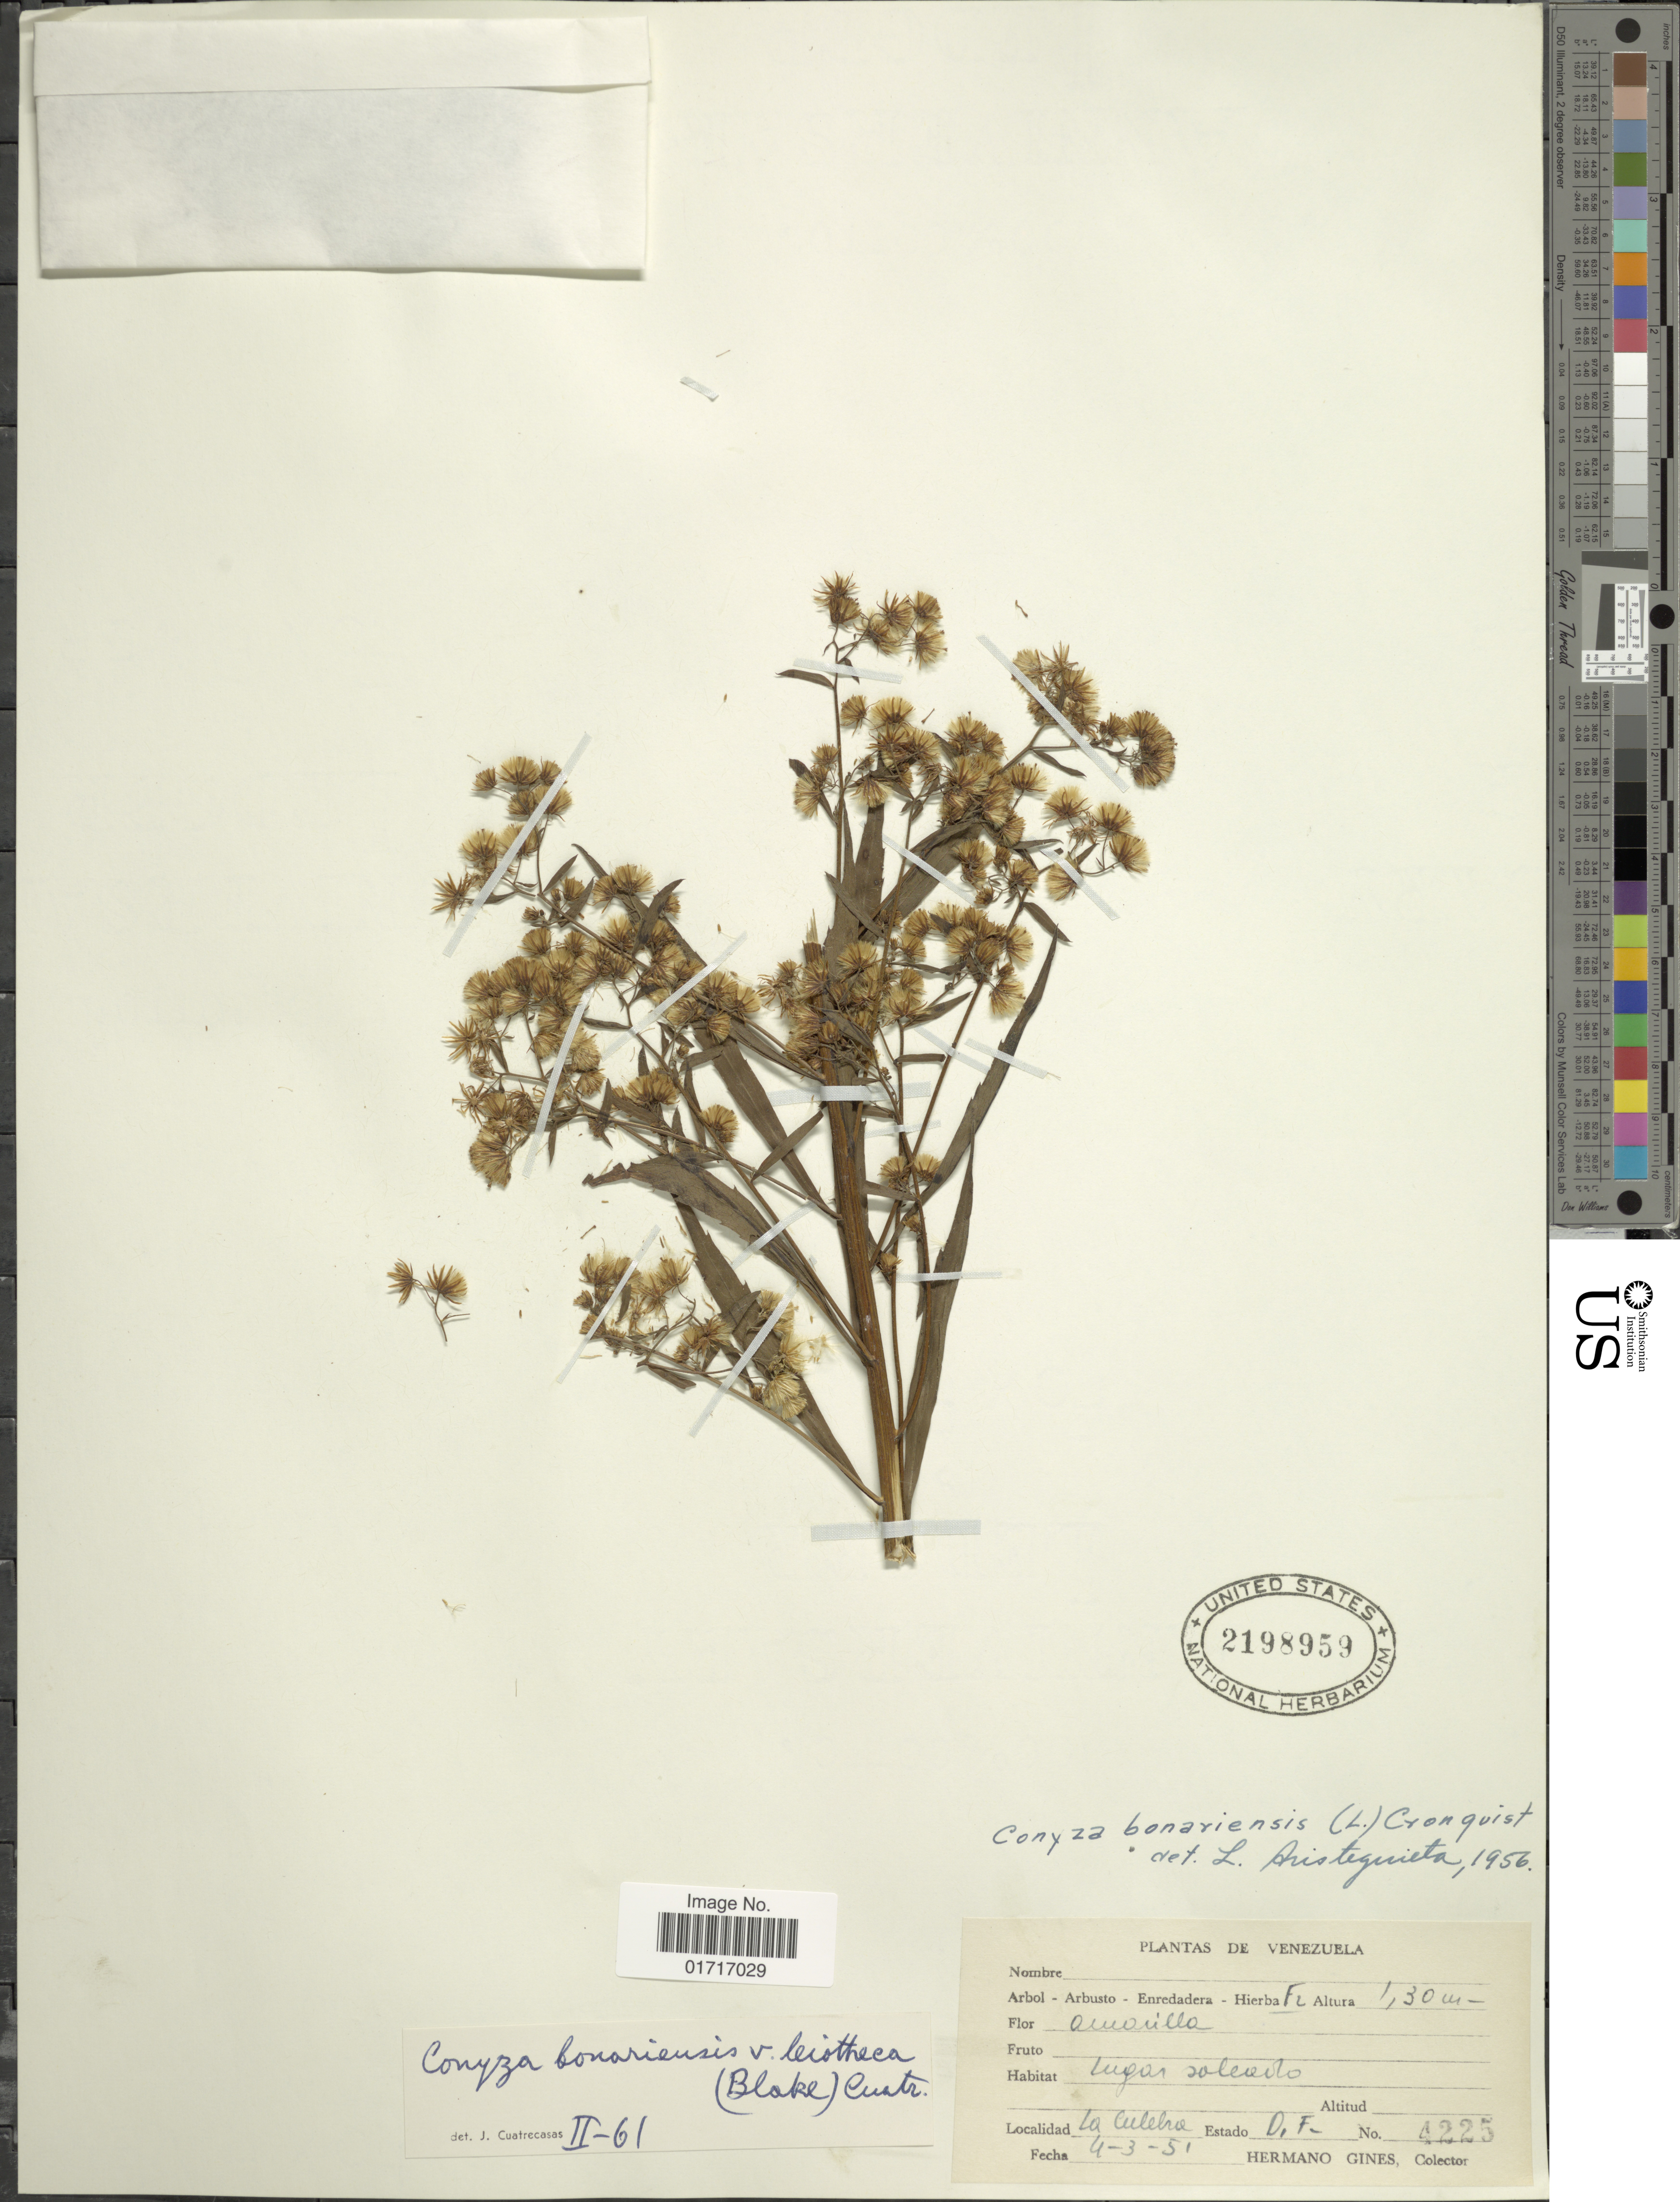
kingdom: Plantae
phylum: Tracheophyta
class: Magnoliopsida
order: Asterales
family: Asteraceae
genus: Conyza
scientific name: Conyza bonariensis var. leiotheca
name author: (S.F. Blake) Cuatrec.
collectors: Bro. Gines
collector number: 4225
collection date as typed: Transcribed d/m/y: 4/3/51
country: Venezuela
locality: La Culebra, Estado D. F.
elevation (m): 130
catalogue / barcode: US 2198959